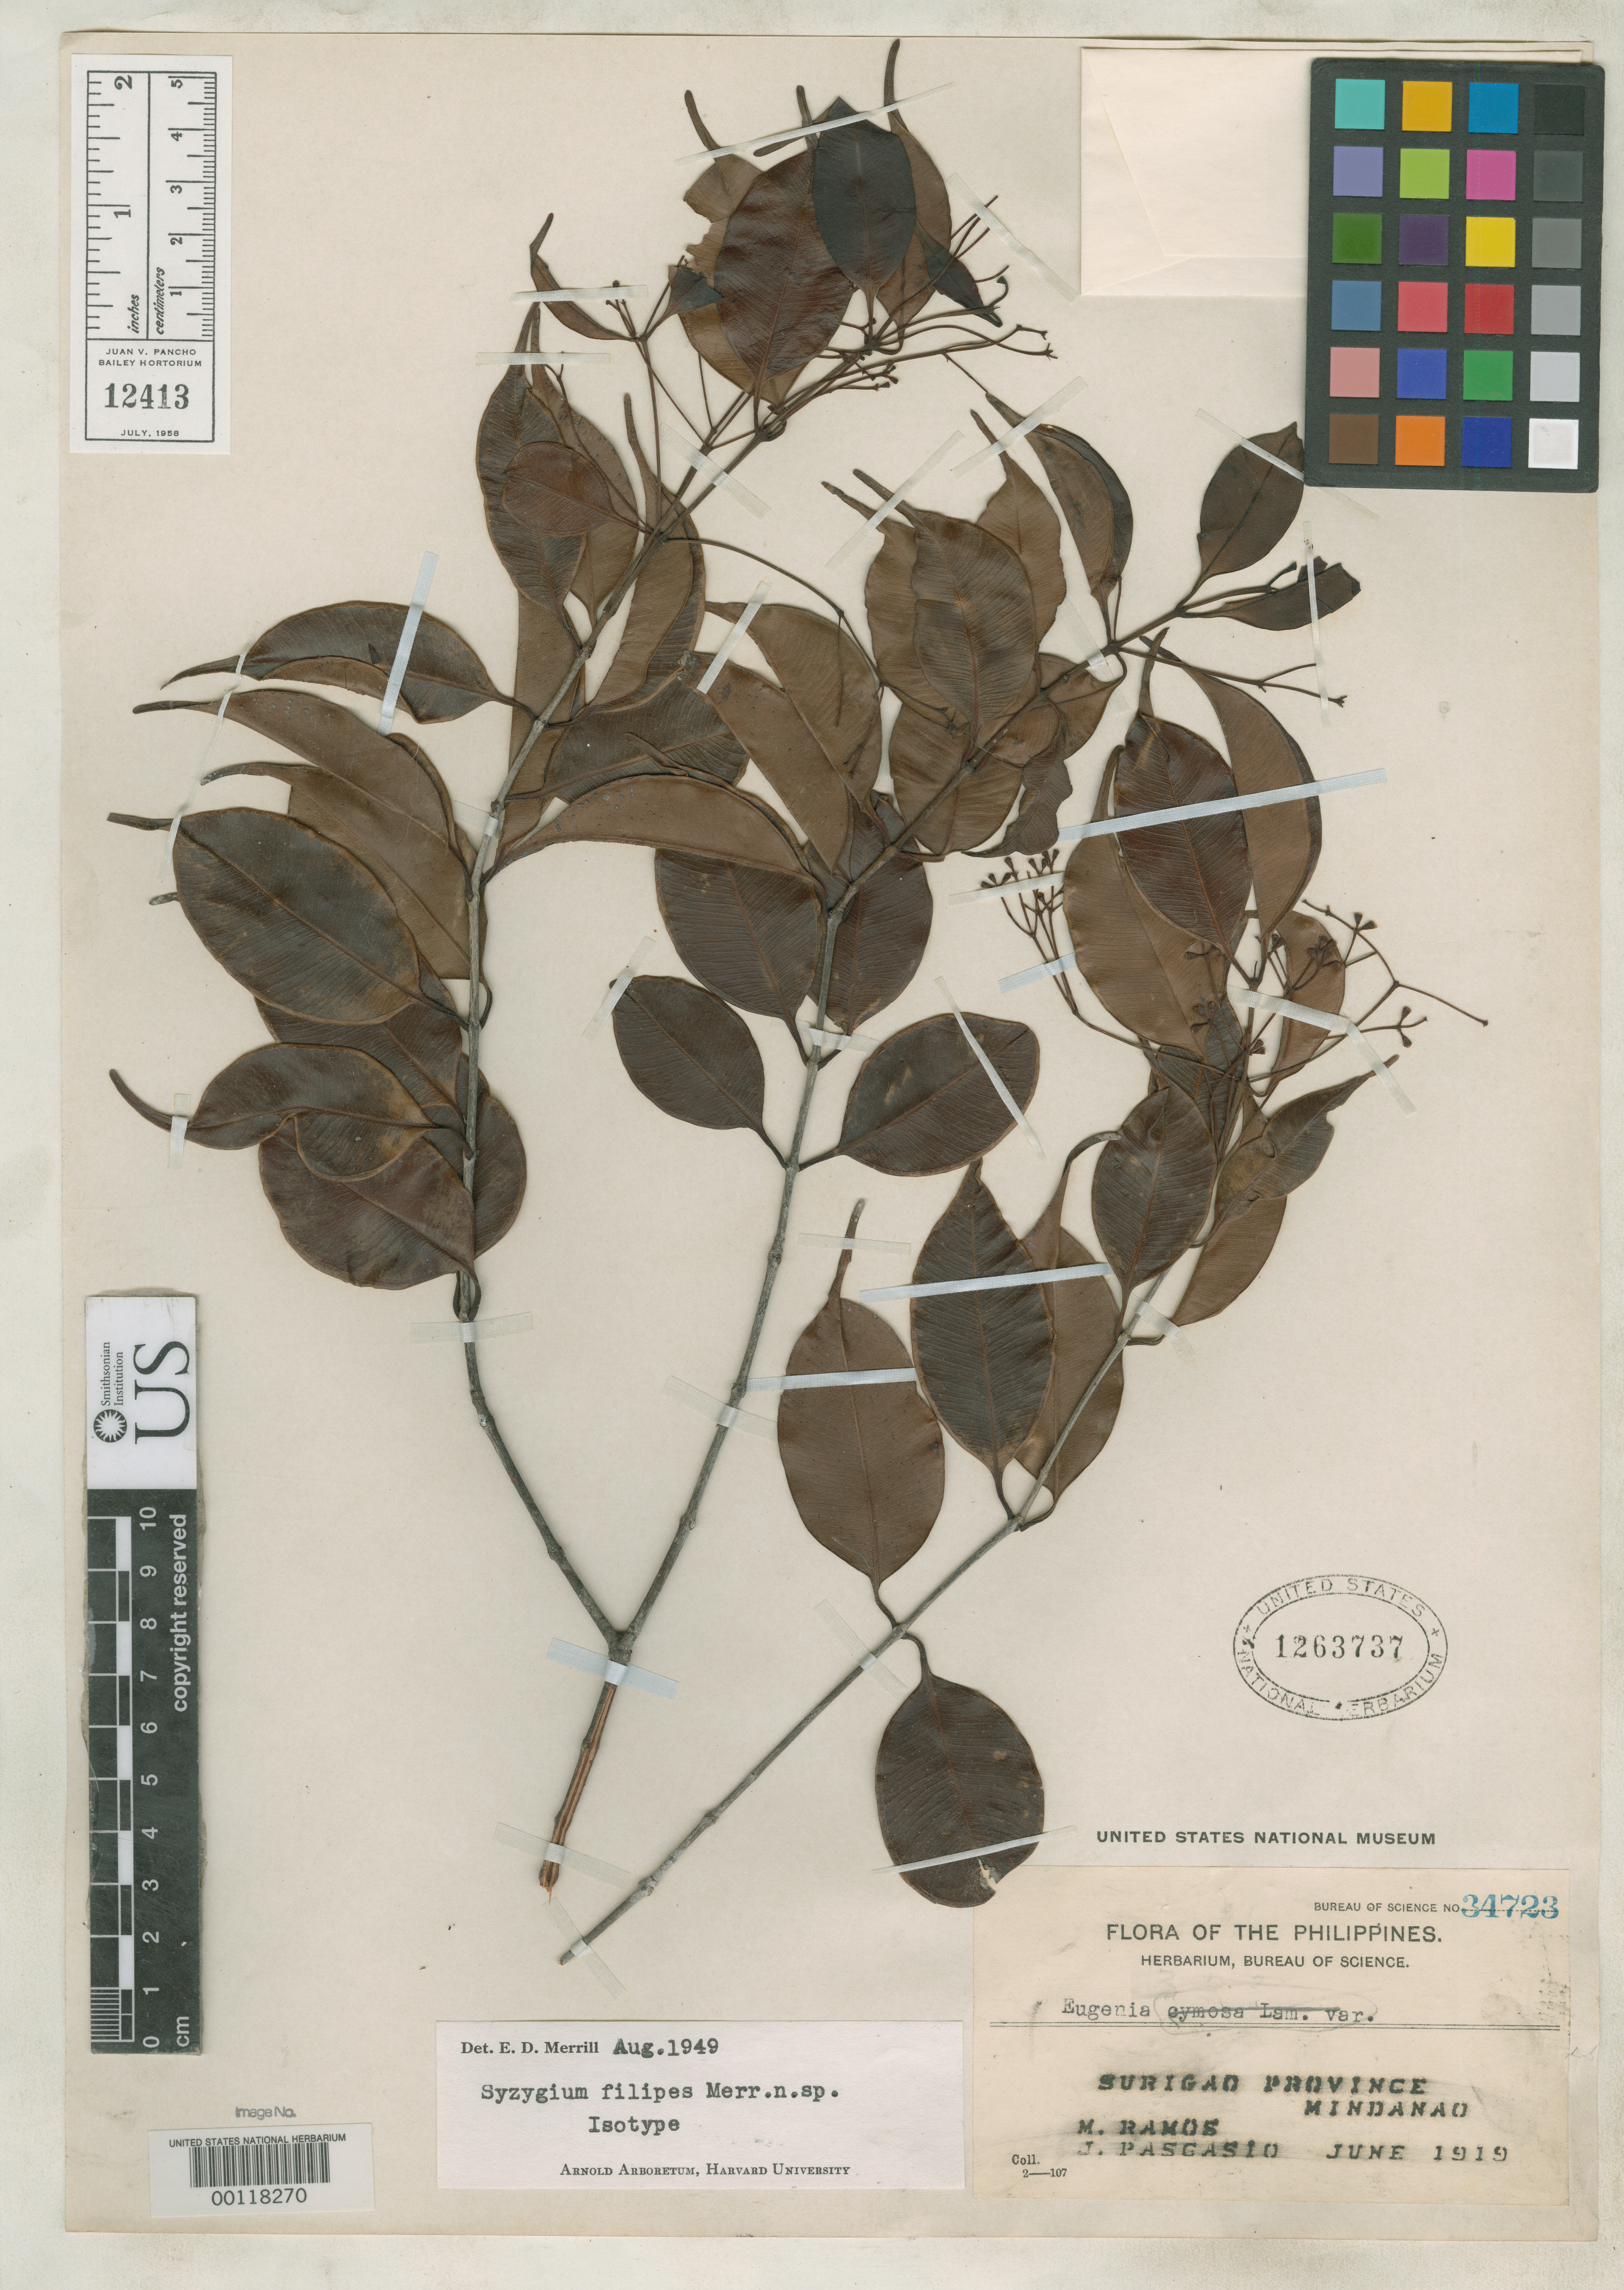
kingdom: Plantae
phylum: Tracheophyta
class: Magnoliopsida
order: Myrtales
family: Myrtaceae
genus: Syzygium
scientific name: Syzygium filipes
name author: Merr.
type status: Isotype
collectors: M. Ramos & J. Pascasio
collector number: Bur. Sci. 34723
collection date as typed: Jun 1919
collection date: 1919-06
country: Philippines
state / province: Caraga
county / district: Surigao del Norte / Surigao del Sur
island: Mindanao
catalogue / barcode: US 1263737